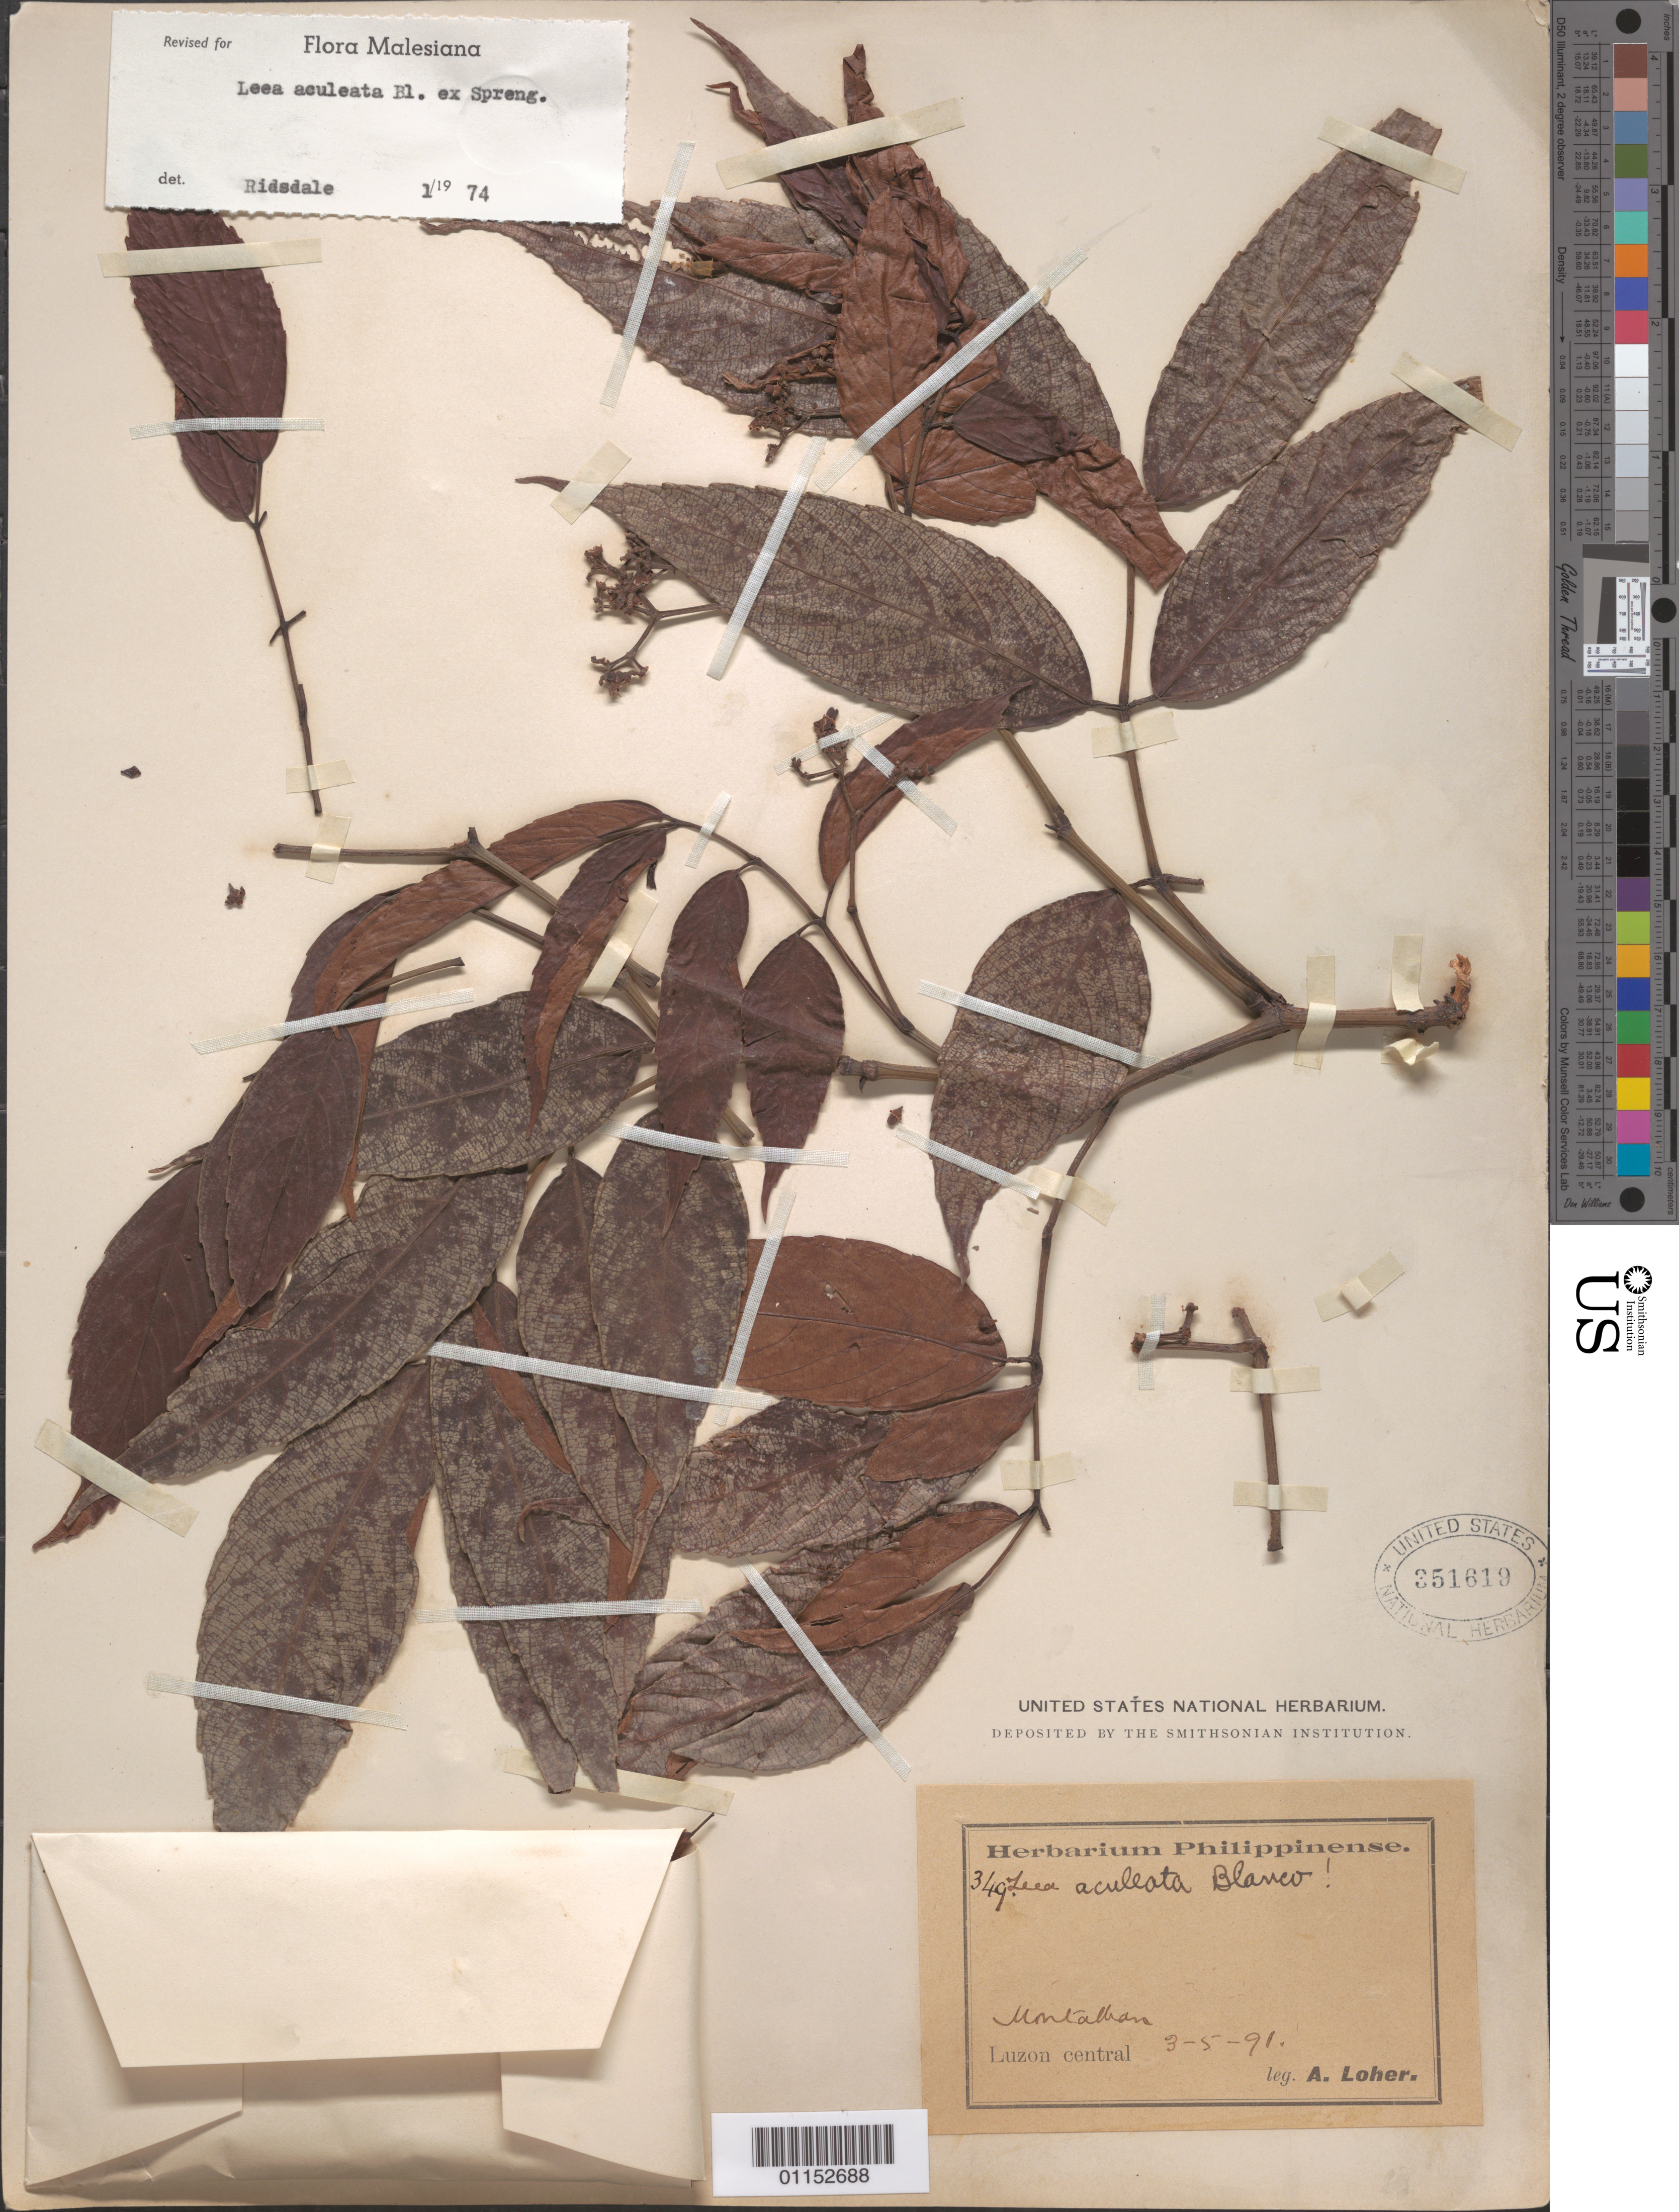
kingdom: Plantae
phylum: Tracheophyta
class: Magnoliopsida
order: Vitales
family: Vitaceae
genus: Leea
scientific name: Leea aculeata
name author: Blume ex Spreng.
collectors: A. Loher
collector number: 349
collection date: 1891-05-03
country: Philippines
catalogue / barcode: US 351619